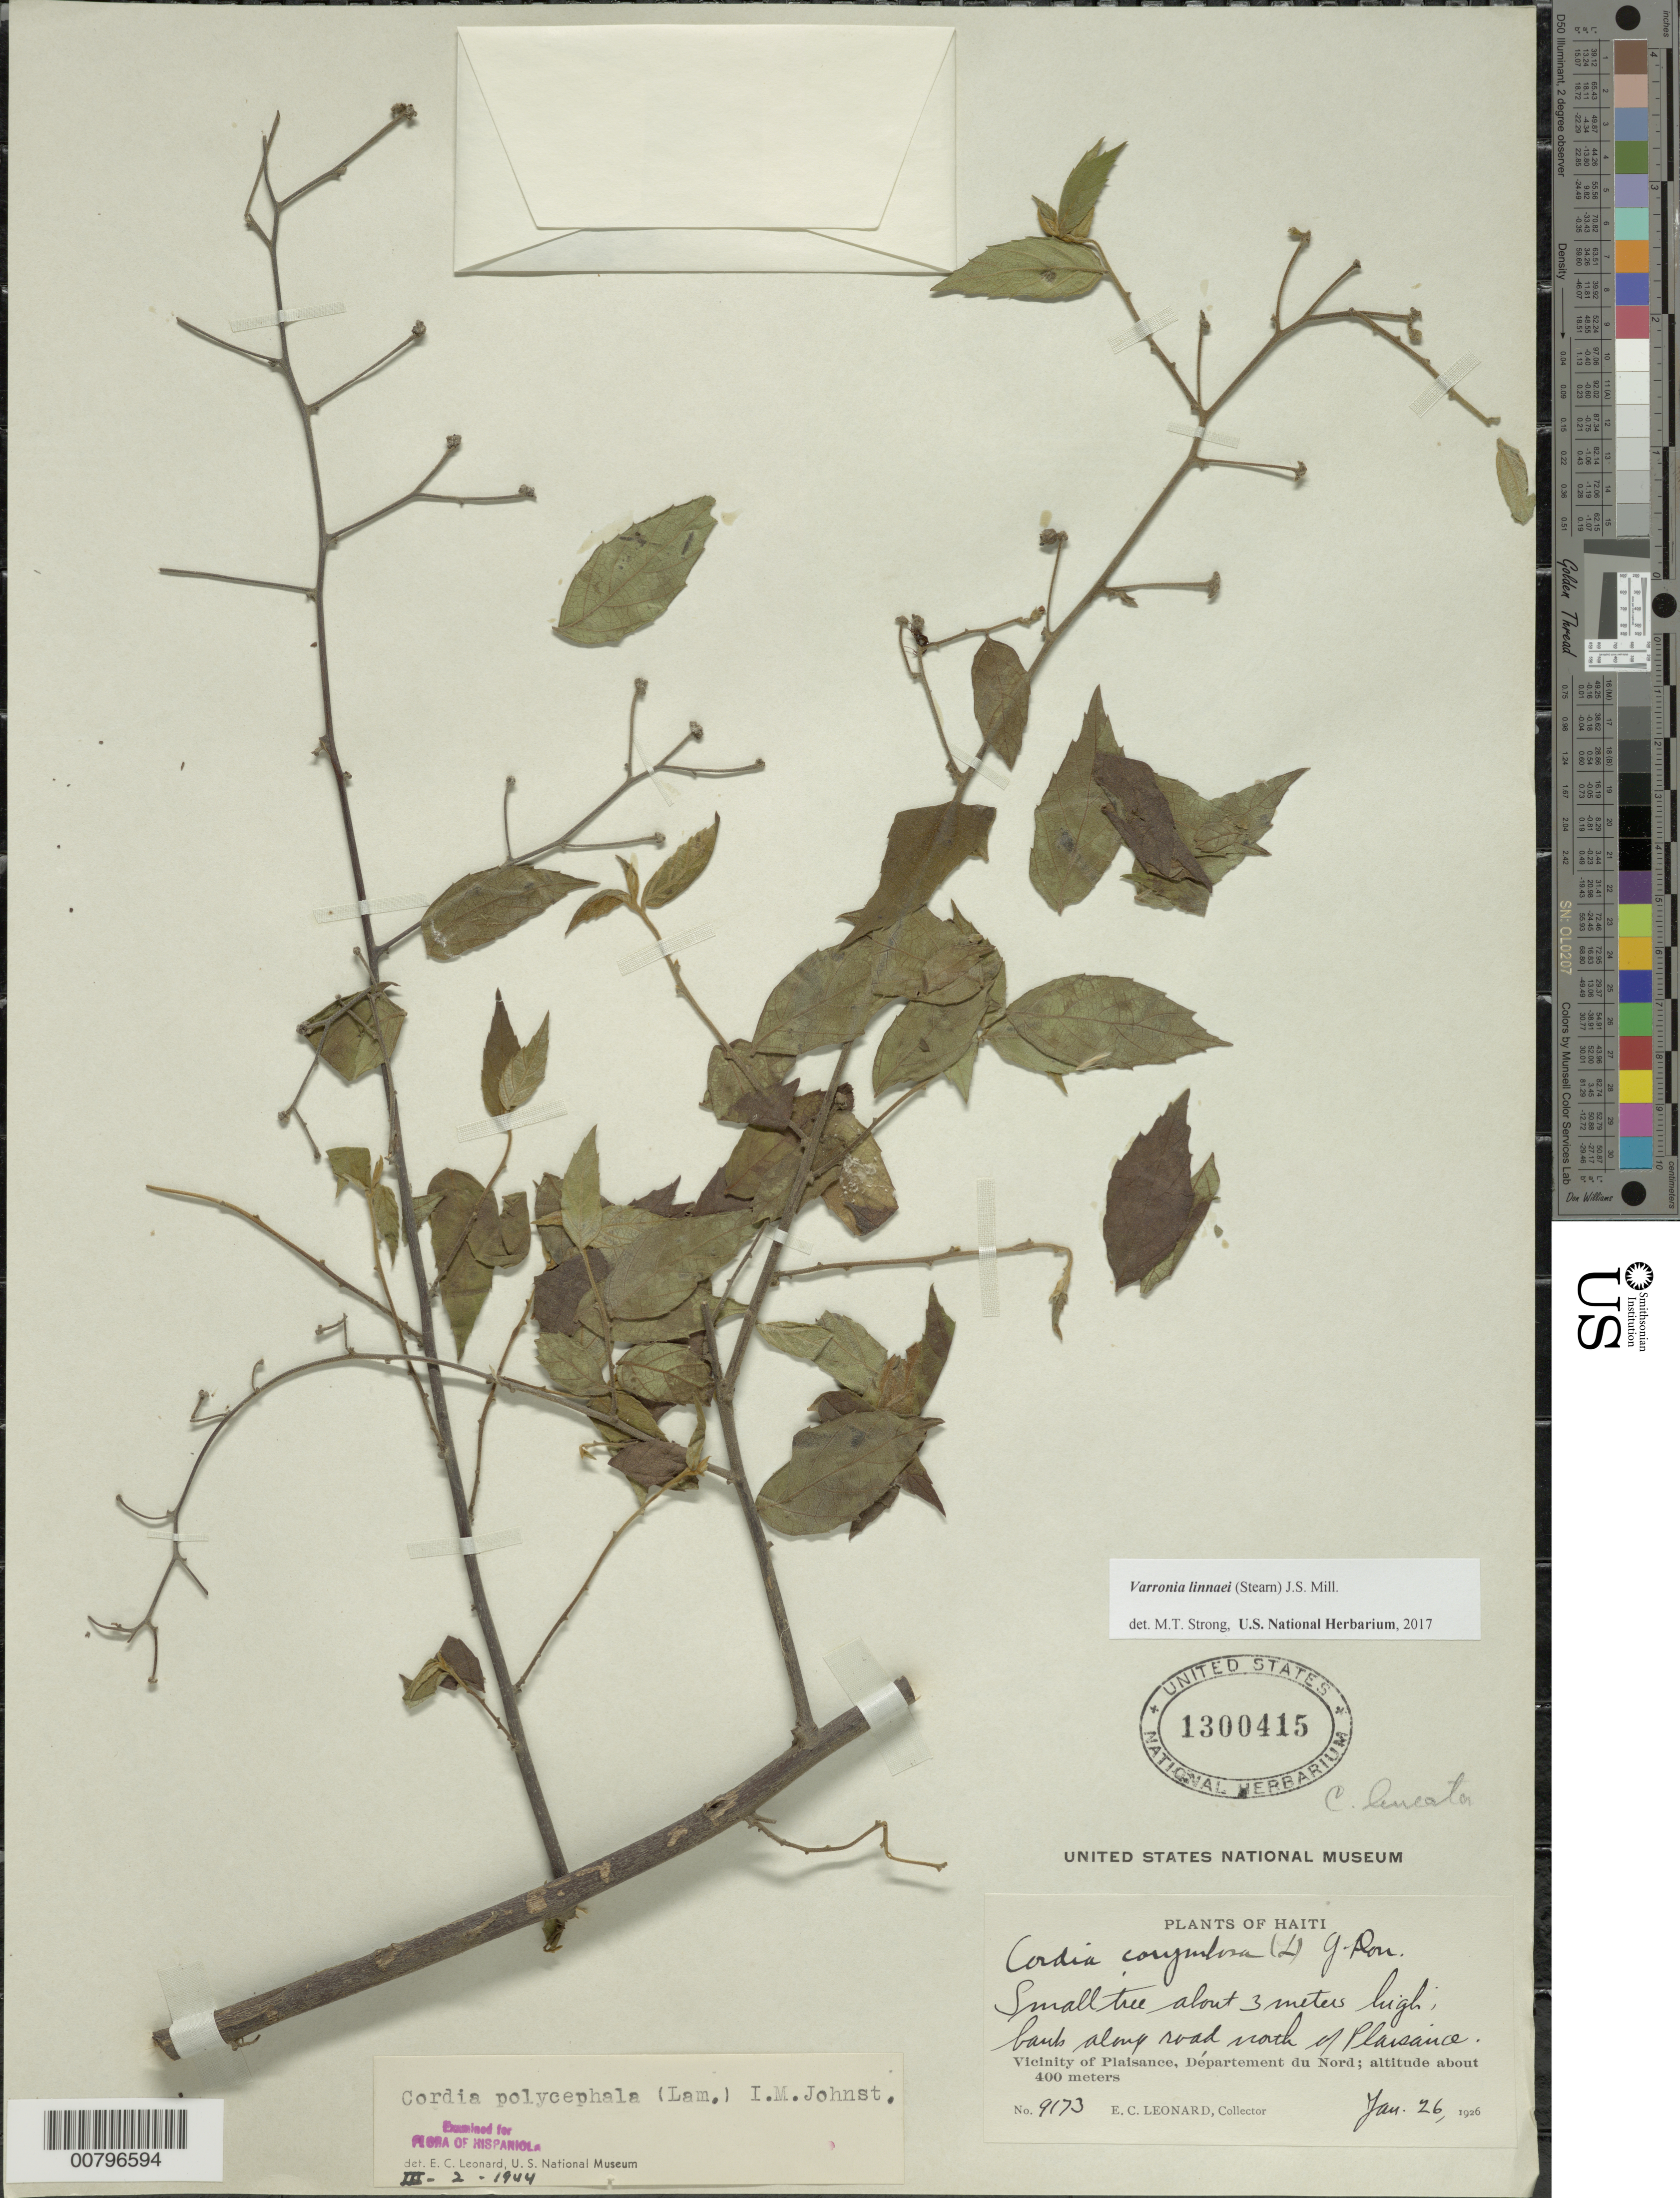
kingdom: Plantae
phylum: Tracheophyta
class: Magnoliopsida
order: Boraginales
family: Cordiaceae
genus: Varronia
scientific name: Varronia linnaei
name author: (Stearn) J.S. Mill.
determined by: Strong, Mark T., (BOT), Smithsonian Institution - National Museum of Natural History (UNITED STATES)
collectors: E. C. Leonard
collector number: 9173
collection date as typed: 26 Jan 1926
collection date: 1926-01-26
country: Haiti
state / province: Nord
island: Hispaniola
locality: Vicinity of Plaisance, north of Plasance.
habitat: Bank along road.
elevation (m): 400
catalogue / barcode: US 1300415